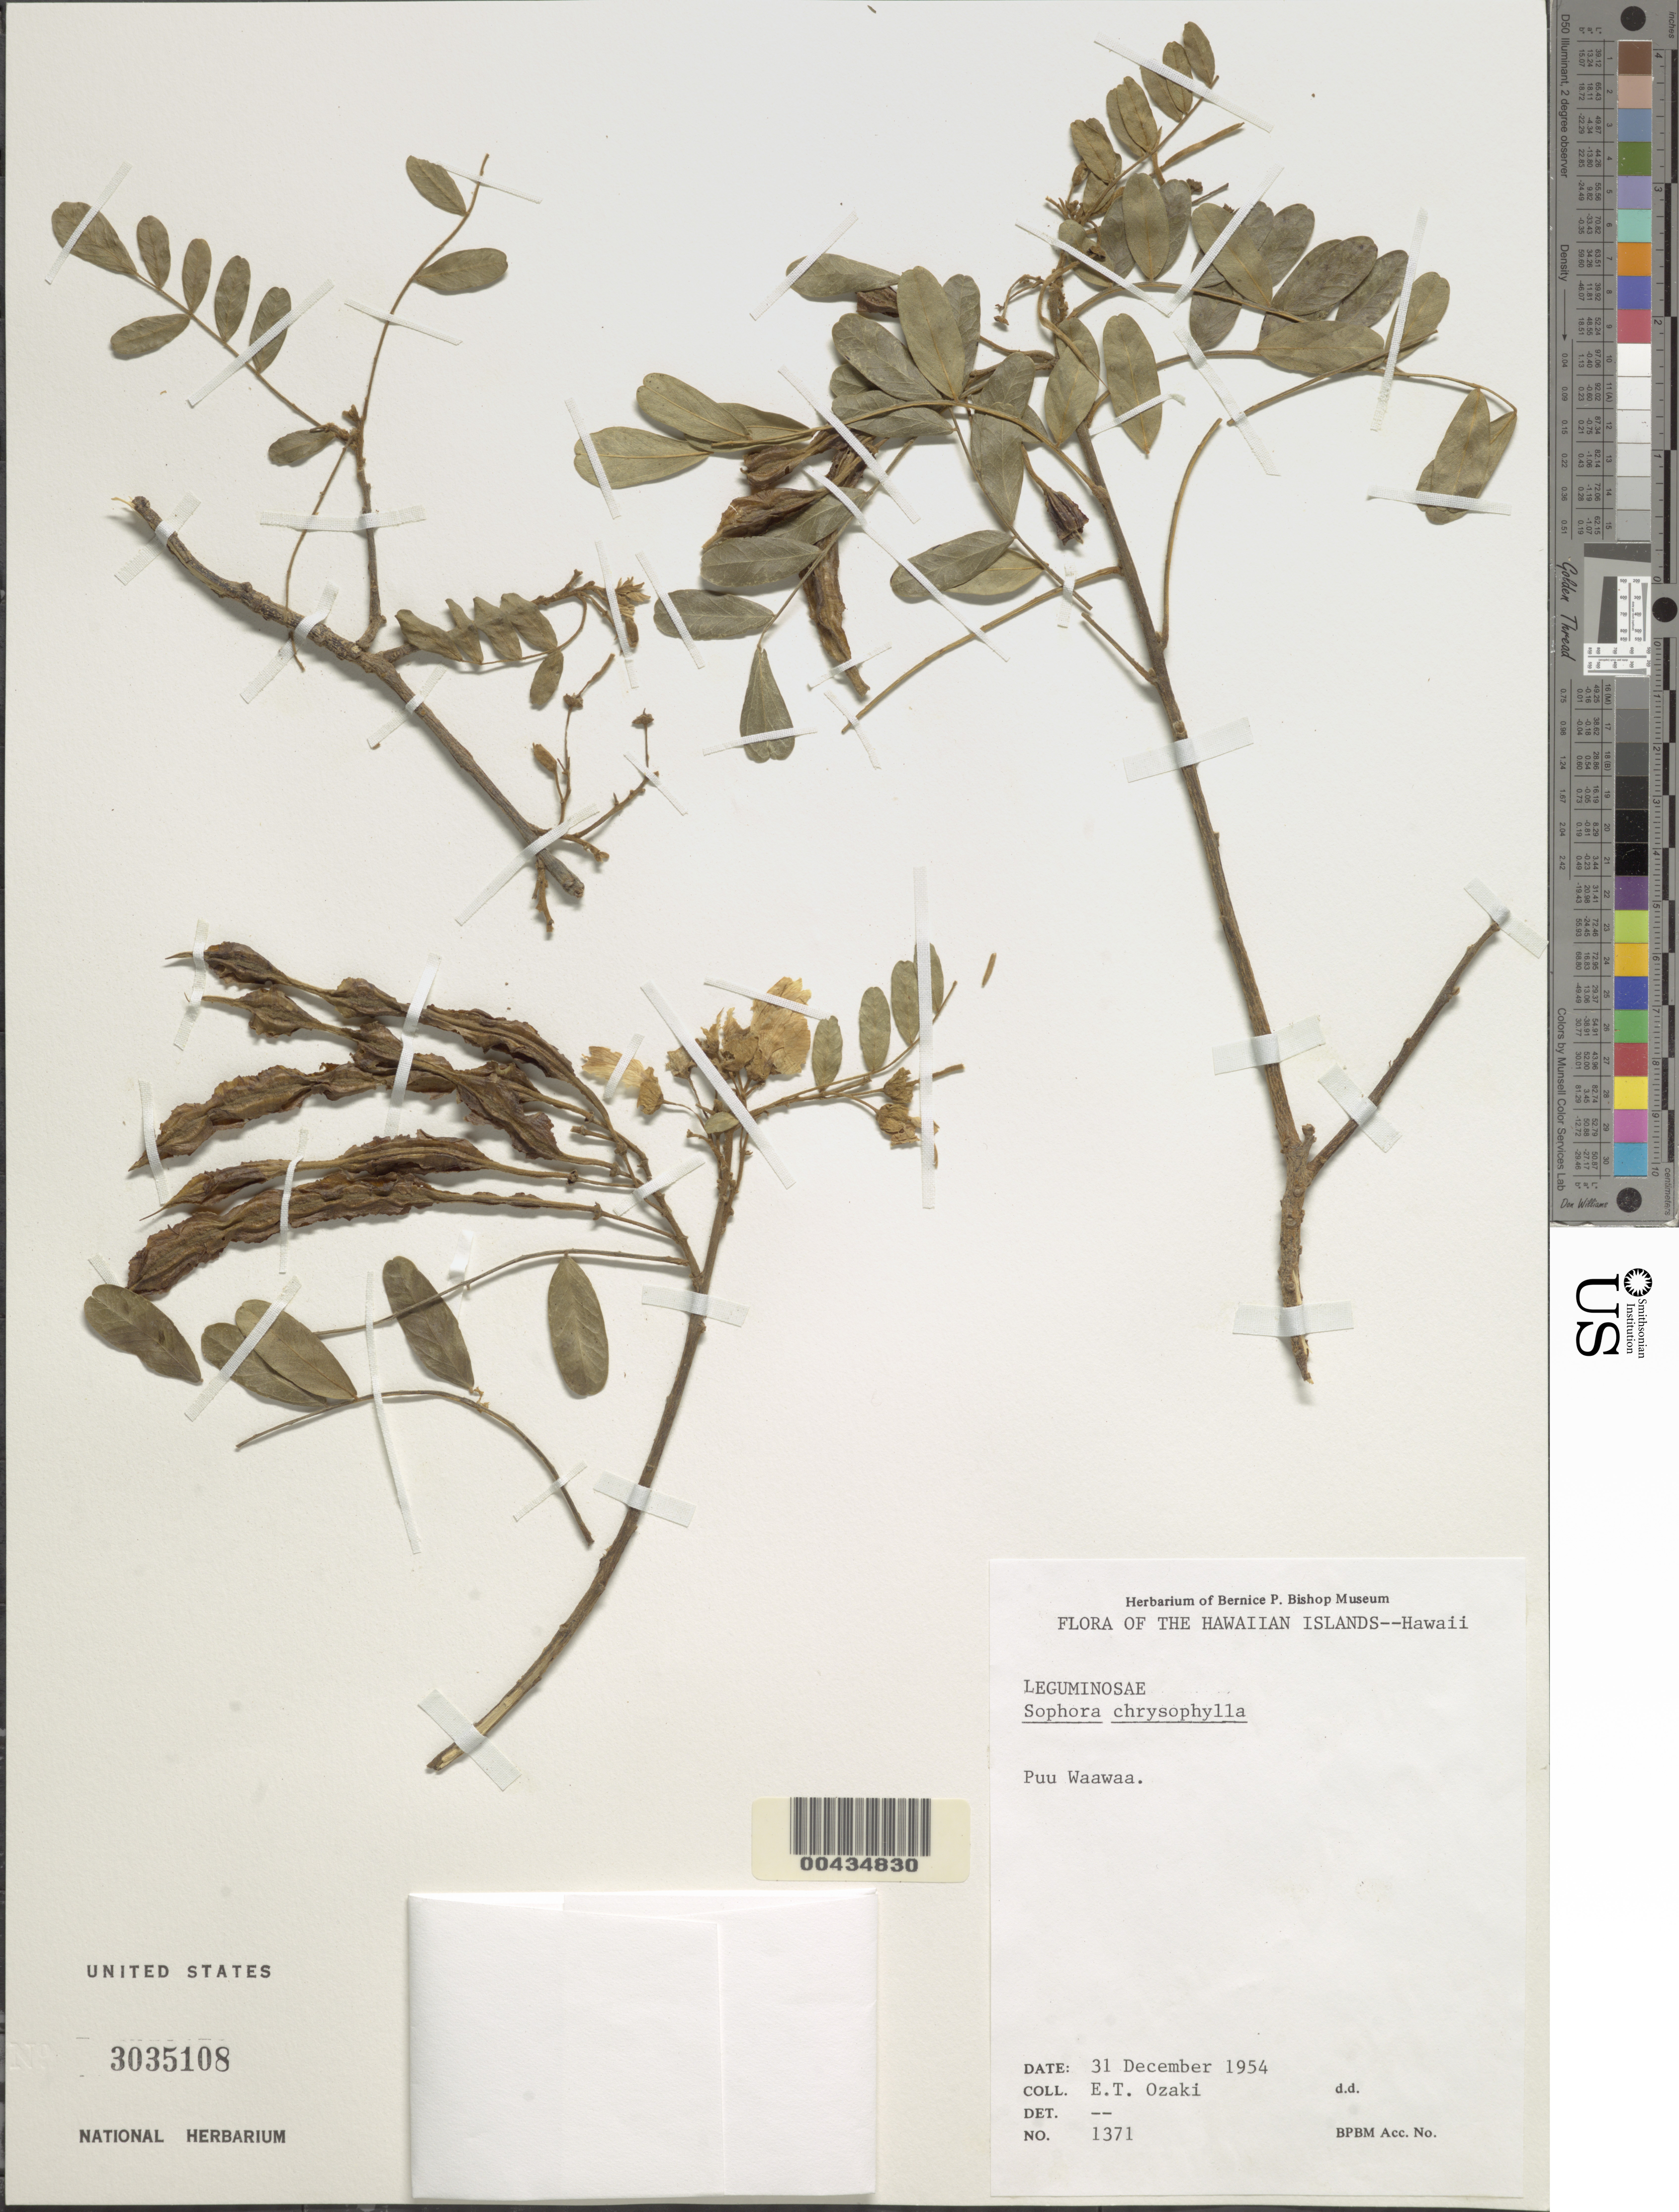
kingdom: Plantae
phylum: Tracheophyta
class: Magnoliopsida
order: Fabales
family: Fabaceae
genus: Sophora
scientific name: Sophora chrysophylla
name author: (Salisb.) Seem.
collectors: E. Ozaki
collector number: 1371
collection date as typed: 31 Dec 1954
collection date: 1954-12-31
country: United States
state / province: Hawaii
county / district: Hawaii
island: Hawaii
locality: Puu Waawaa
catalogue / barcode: US 3035108